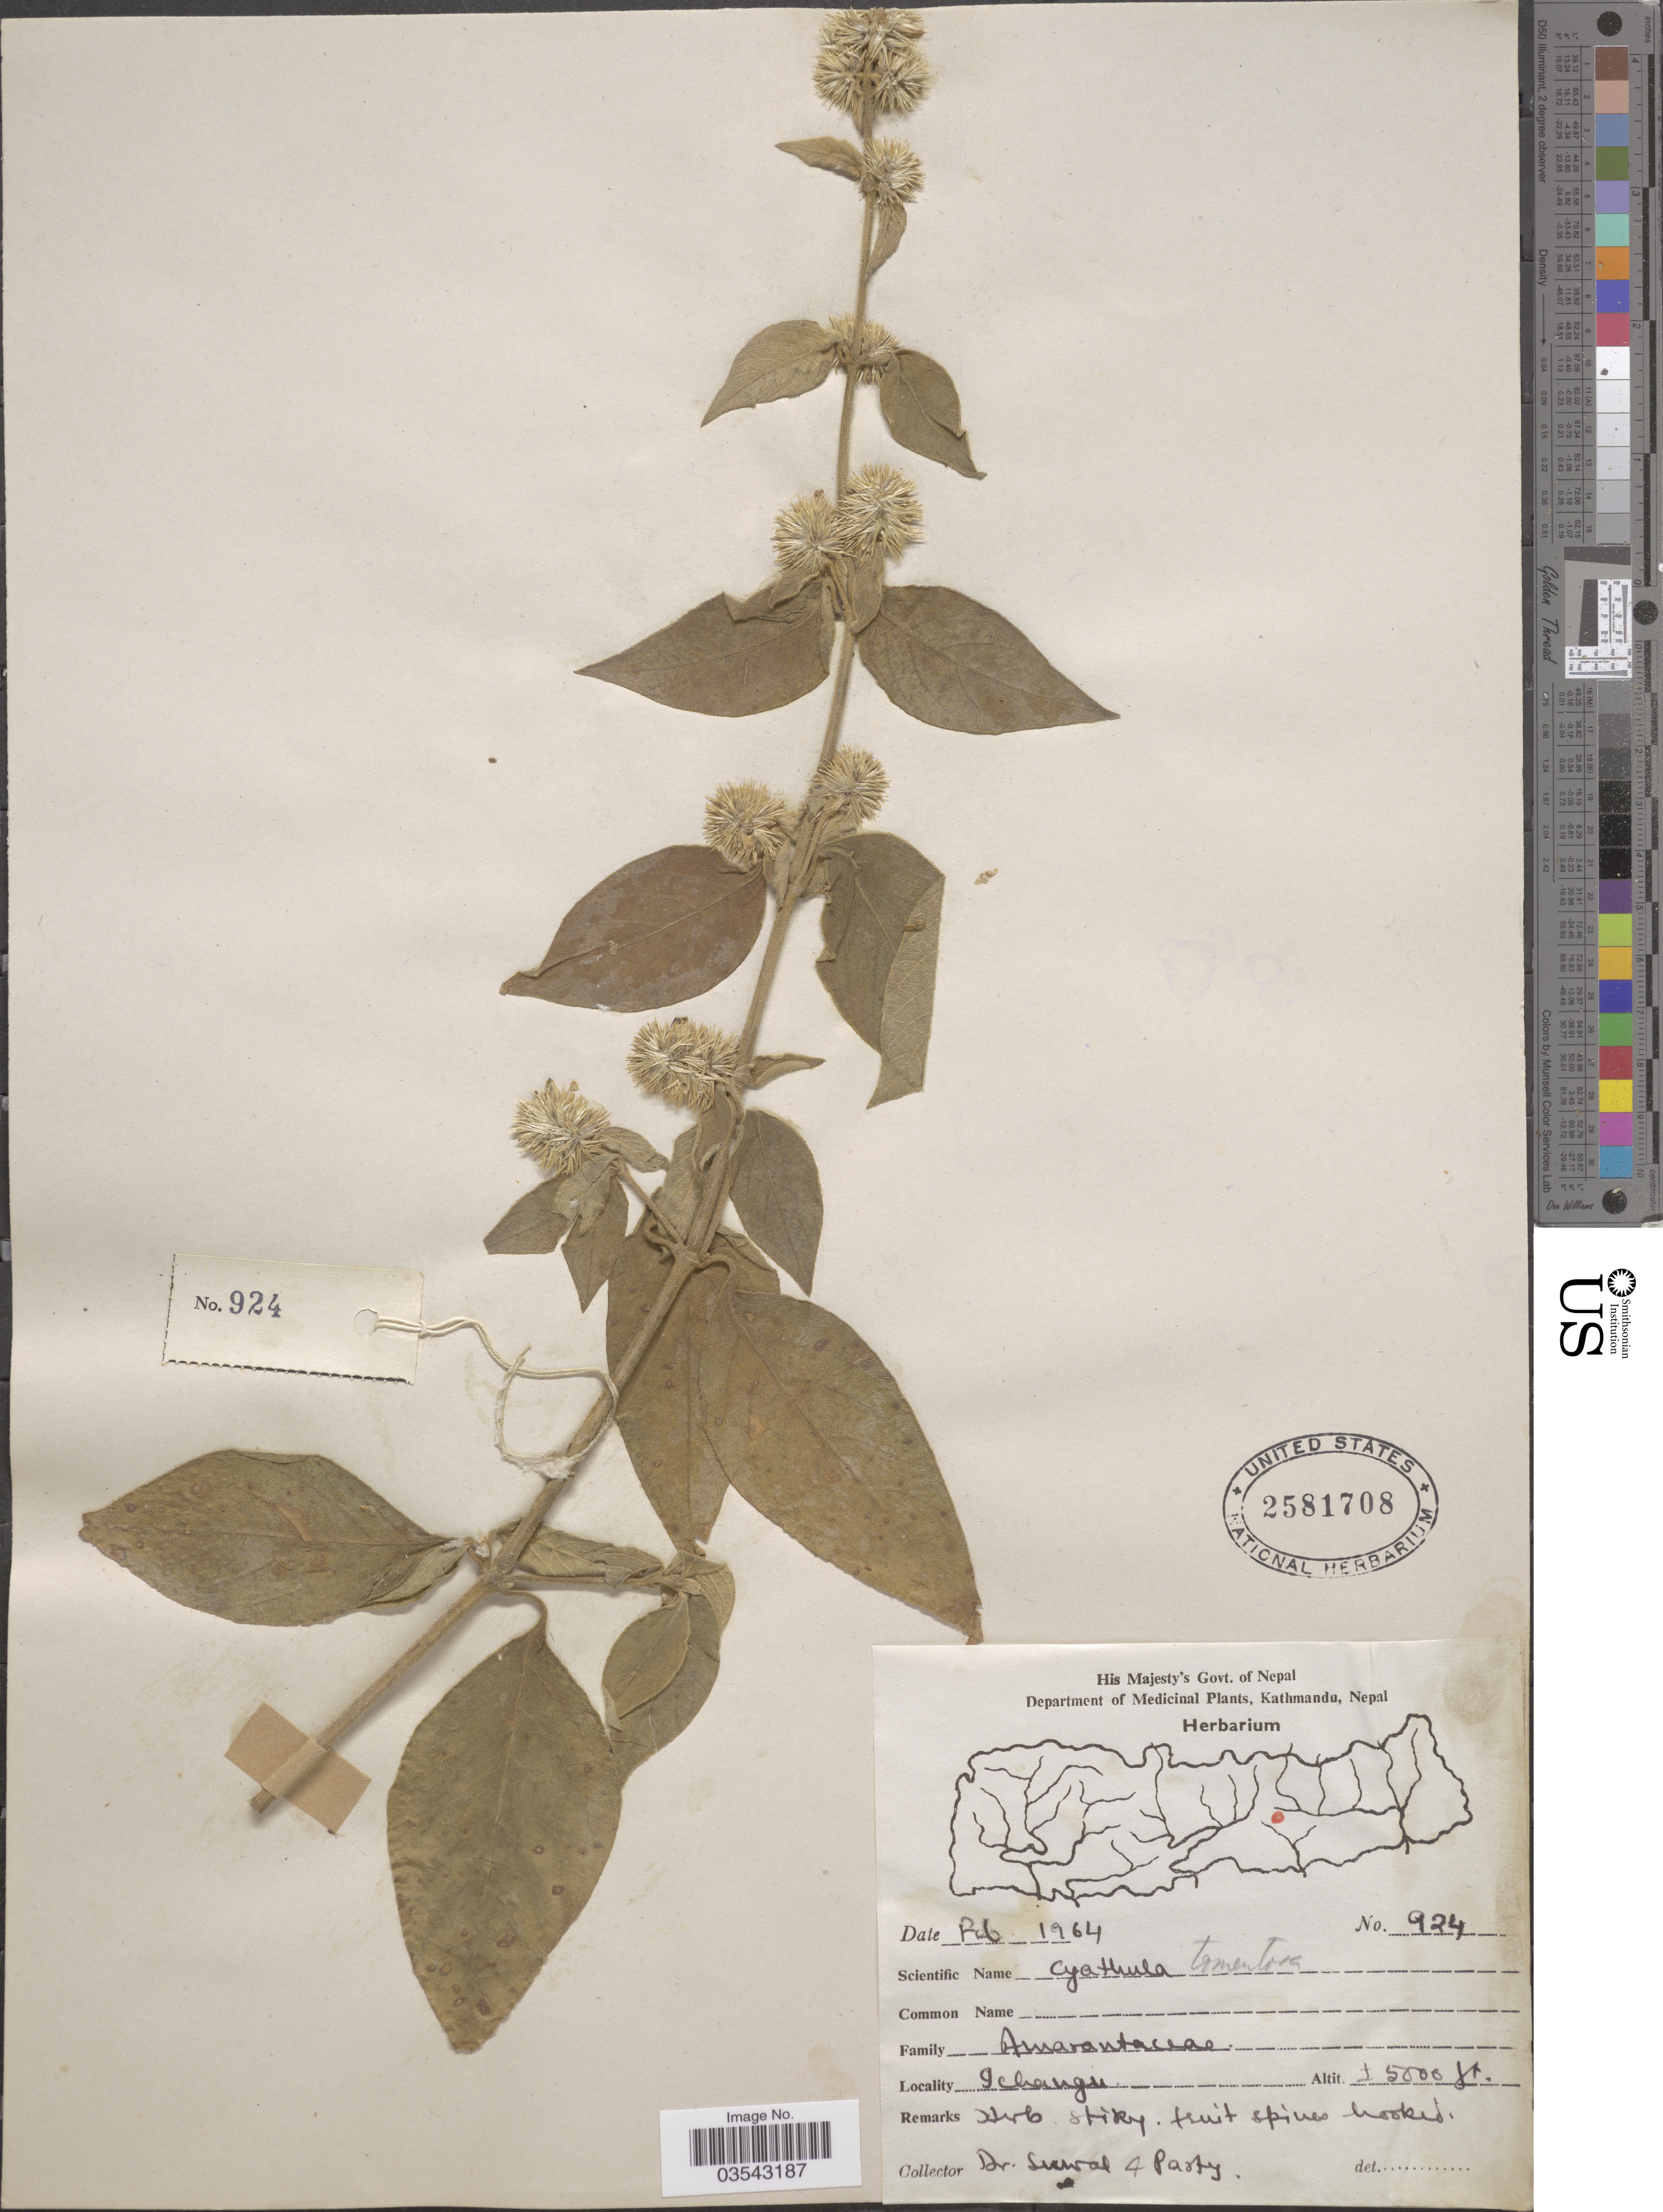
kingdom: Plantae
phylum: Tracheophyta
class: Magnoliopsida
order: Caryophyllales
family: Amaranthaceae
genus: Cyathula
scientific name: Cyathula tomentosa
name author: (Roth) Moq.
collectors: -. Suwal & -. Pasty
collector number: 924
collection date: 1964-02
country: Nepal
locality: Ichangu.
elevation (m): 1524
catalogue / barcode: US 2581708